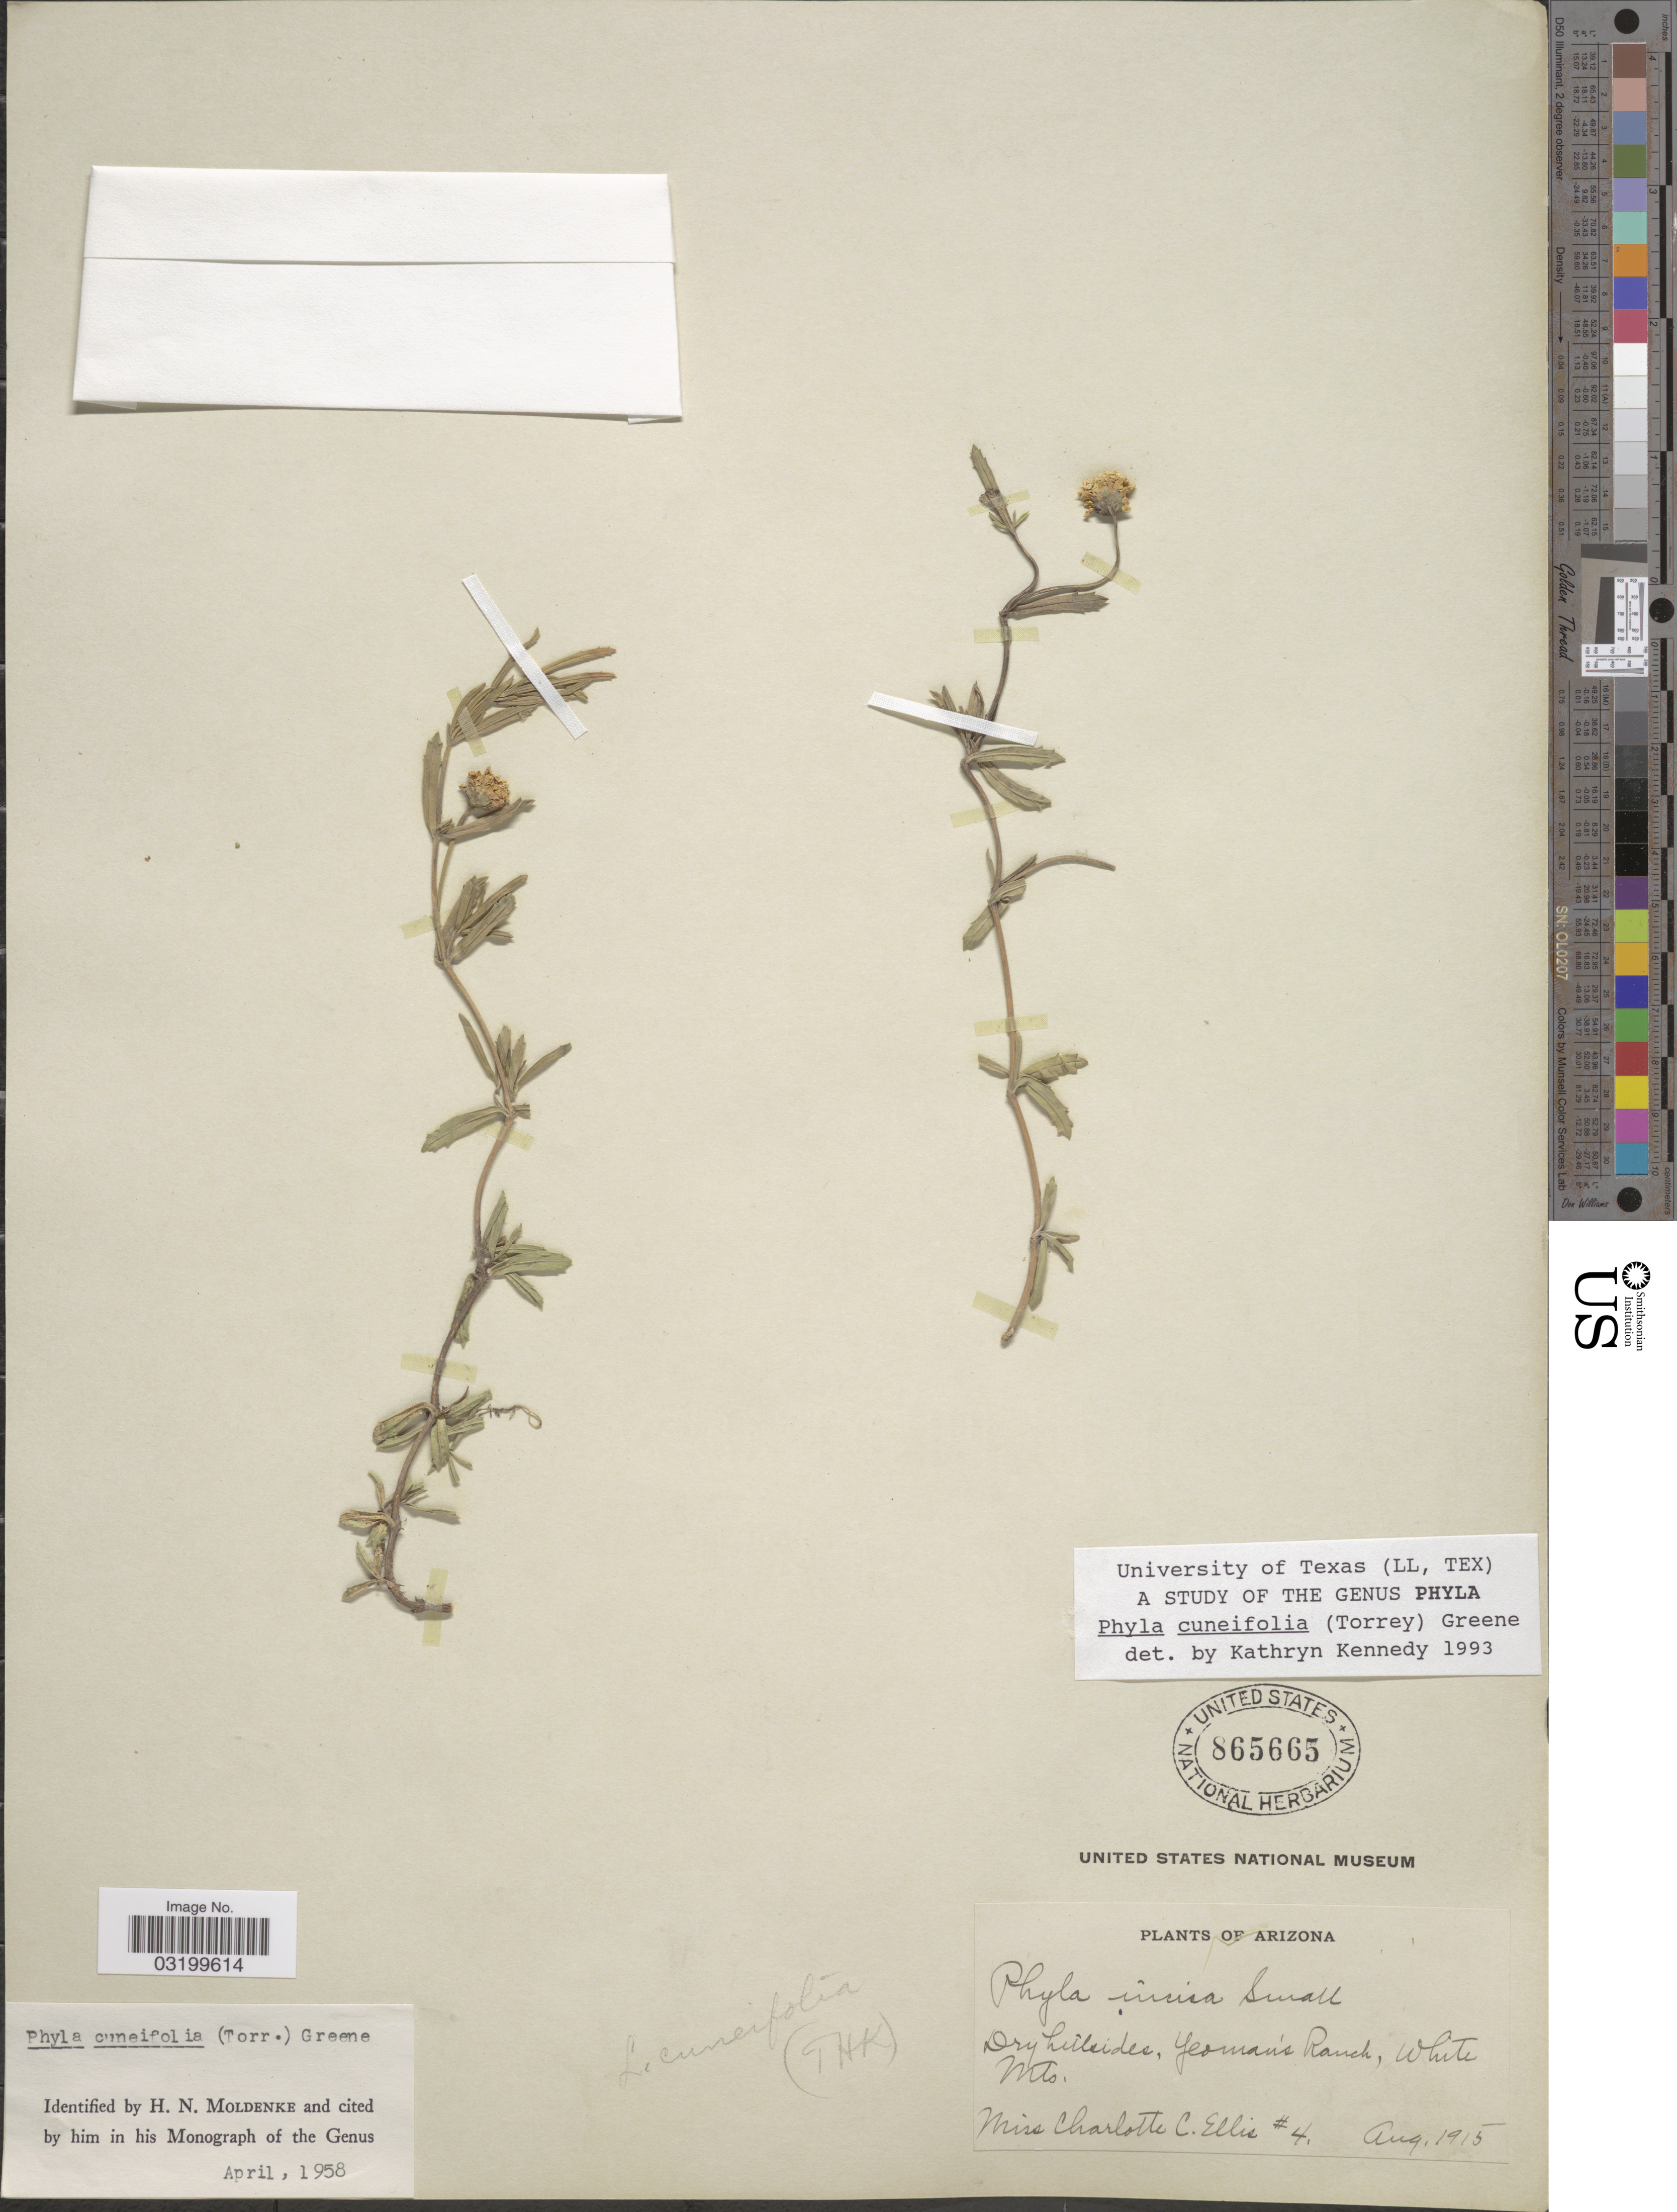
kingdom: Plantae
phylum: Tracheophyta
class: Magnoliopsida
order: Lamiales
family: Verbenaceae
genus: Phyla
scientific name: Phyla cuneifolia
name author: (Torr.) Greene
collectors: C. C. Ellis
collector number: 4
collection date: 1915-08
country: United States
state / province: Arizona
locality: Dry hillsides, Yeoman's Ranch, White Mts.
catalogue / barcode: US 865665